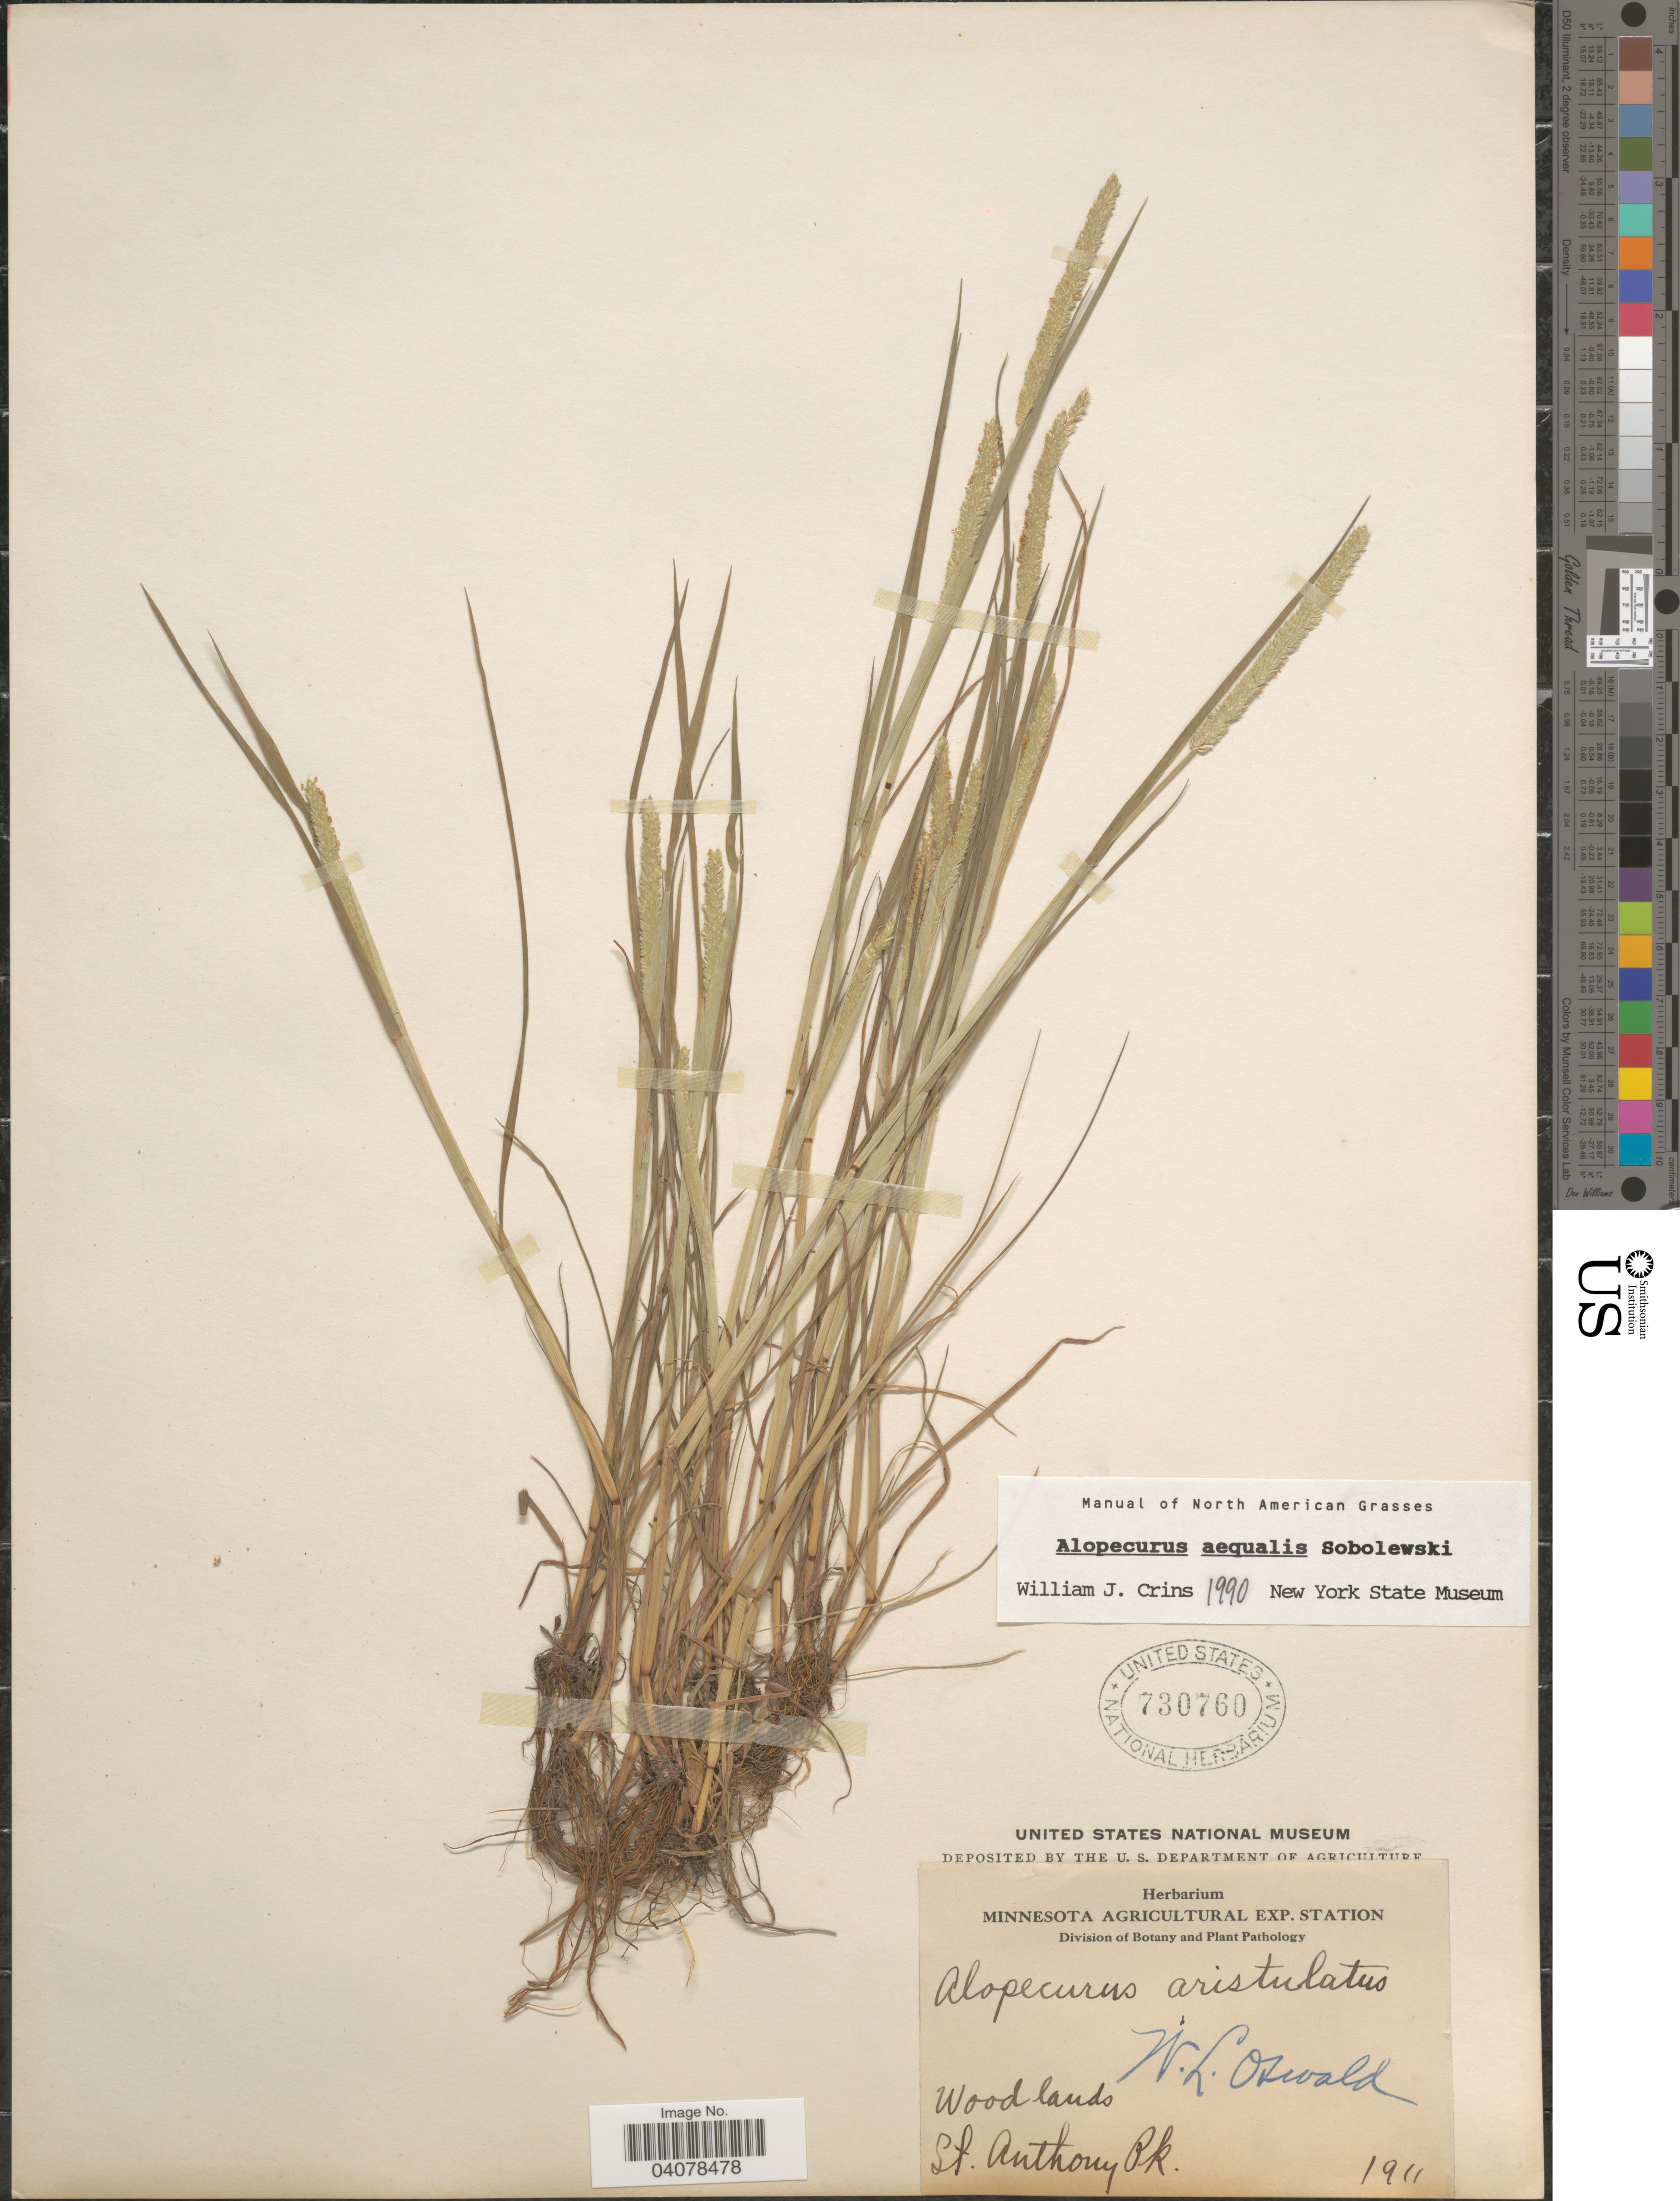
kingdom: Plantae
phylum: Tracheophyta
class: Liliopsida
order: Poales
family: Poaceae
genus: Alopecurus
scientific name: Alopecurus aequalis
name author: Sobol.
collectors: W. Oswald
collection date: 1911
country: United States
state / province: Minnesota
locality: Woodlands. St. Anthony Pk.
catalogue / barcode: US 730760